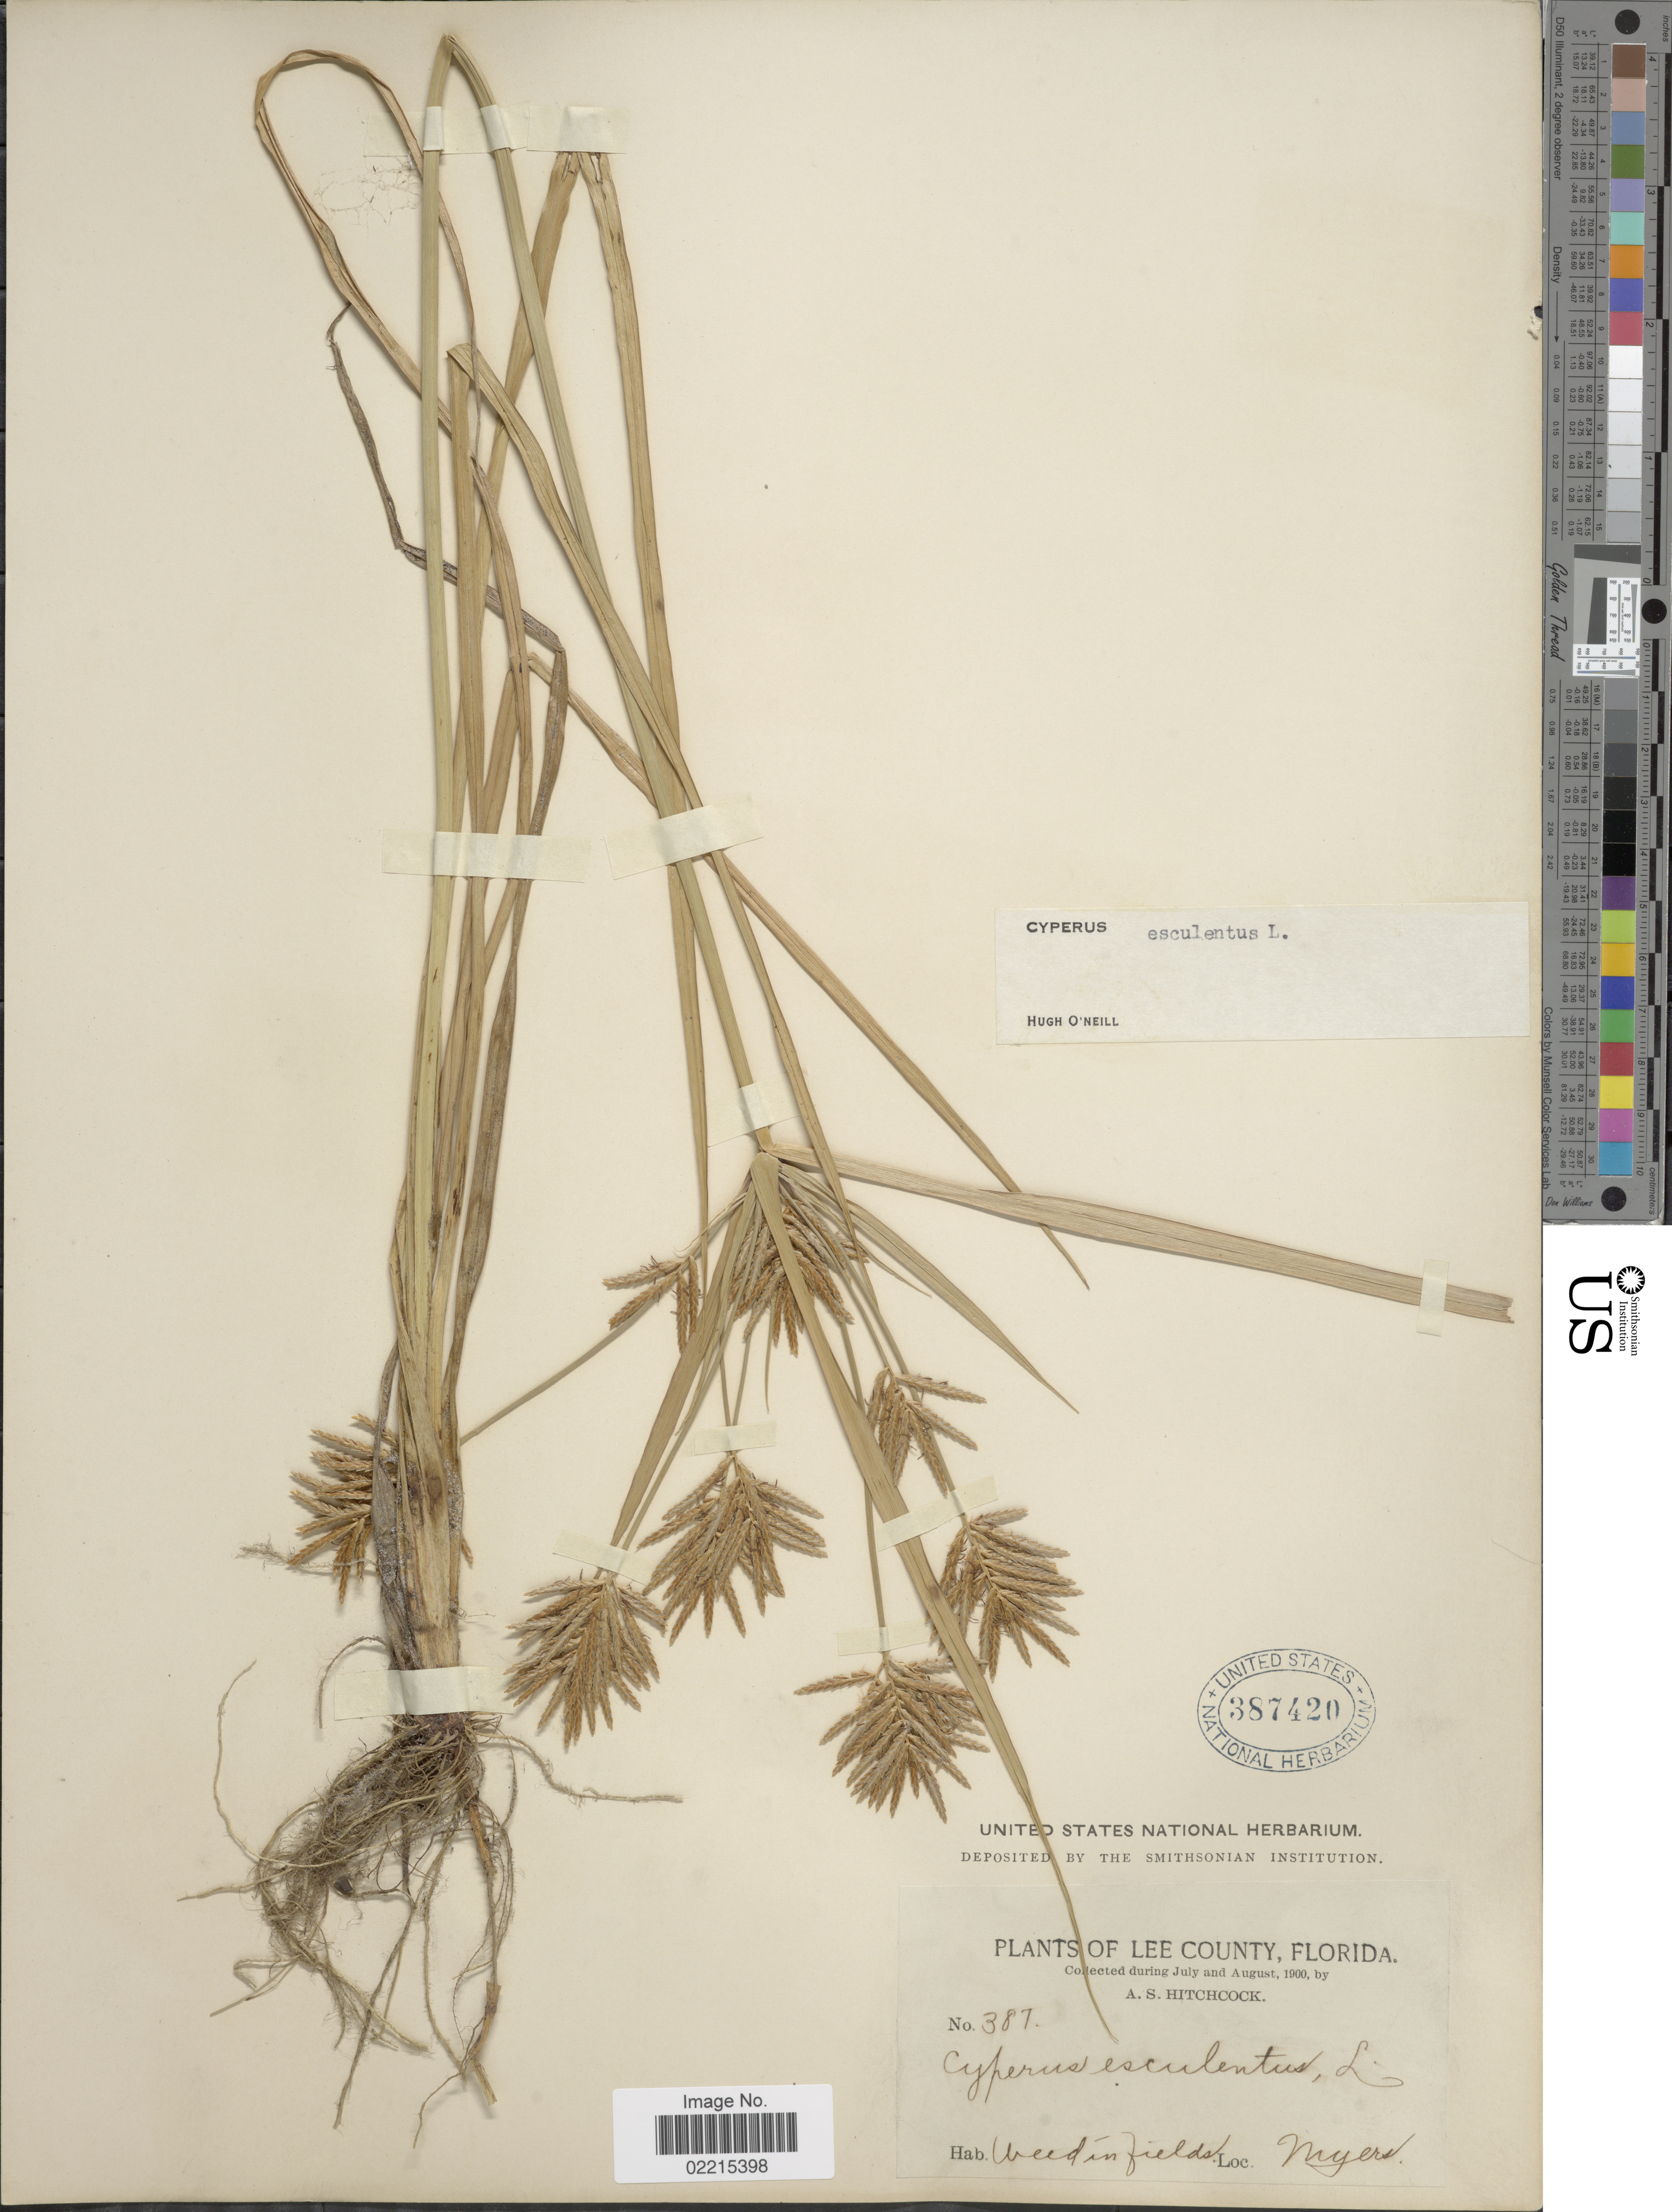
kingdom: Plantae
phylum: Tracheophyta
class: Liliopsida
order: Poales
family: Cyperaceae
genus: Cyperus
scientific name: Cyperus esculentus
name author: L.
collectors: A. S. Hitchcock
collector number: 387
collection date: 1900-07/1900-08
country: United States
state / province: Florida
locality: Lee County. Myers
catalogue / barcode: US 387420